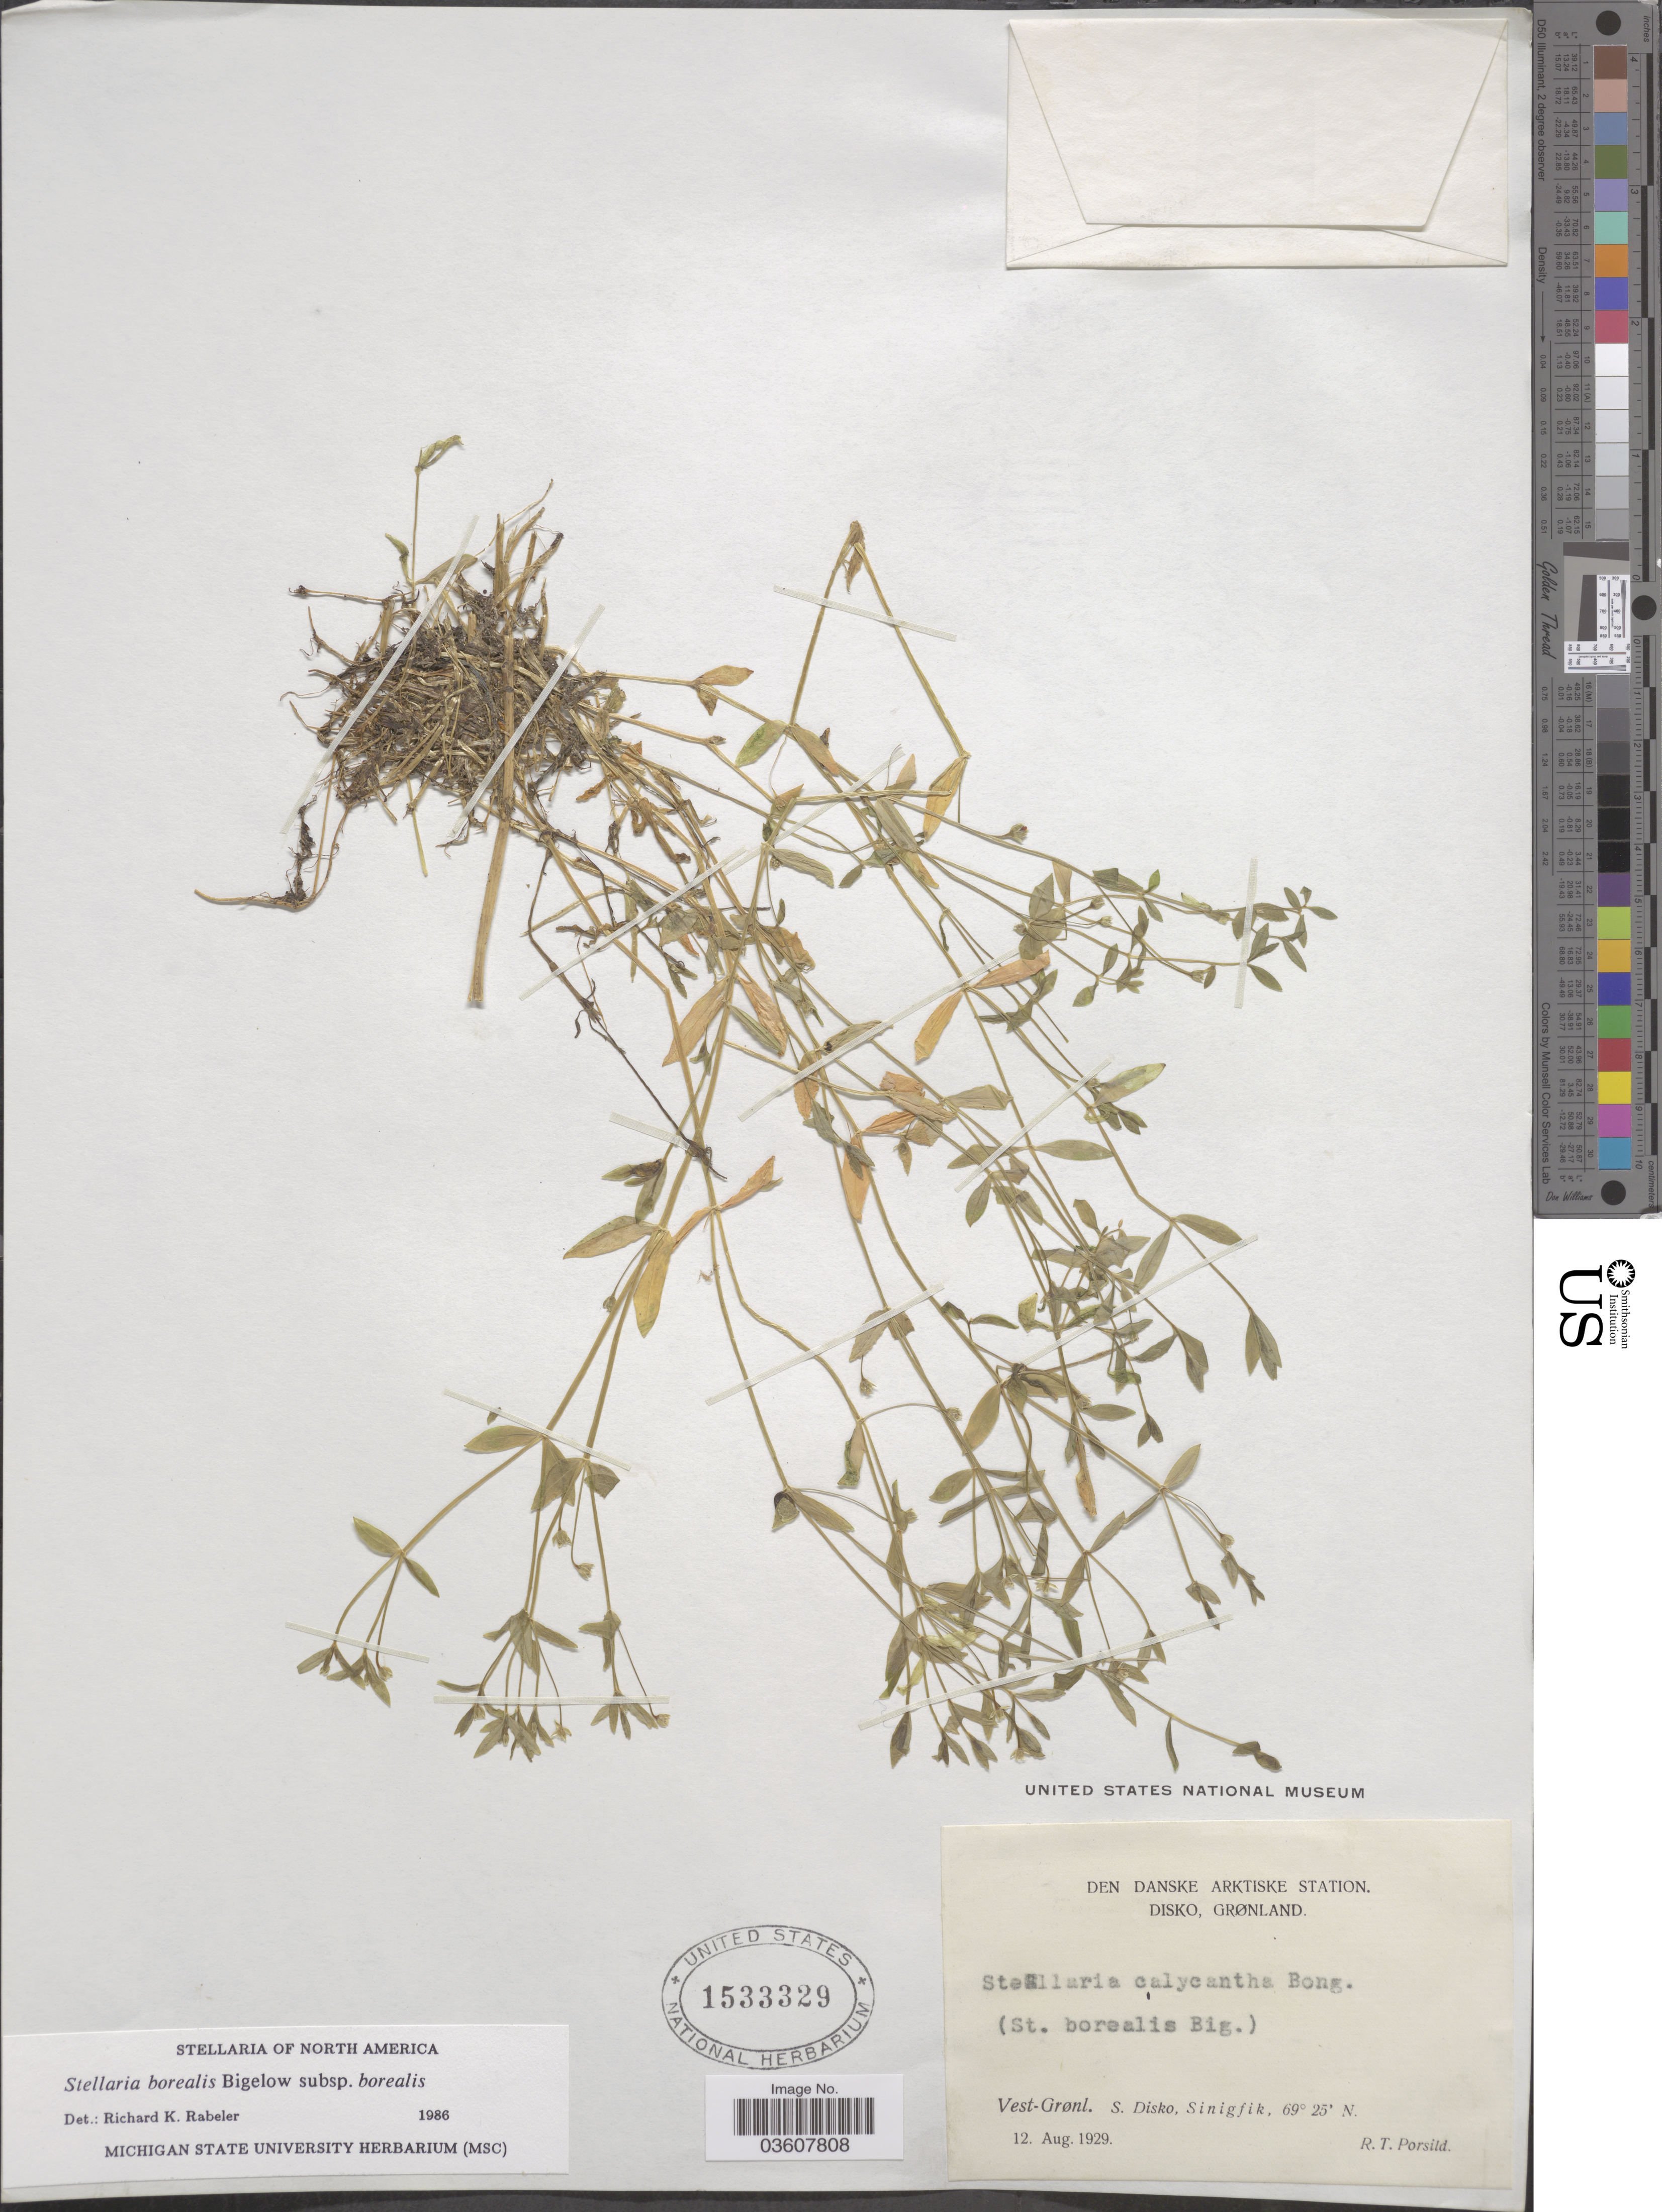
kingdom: Plantae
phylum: Tracheophyta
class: Magnoliopsida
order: Caryophyllales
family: Caryophyllaceae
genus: Stellaria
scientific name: Stellaria borealis subsp. borealis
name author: Bigelow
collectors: R. T. Porsild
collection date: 1929-08-12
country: Greenland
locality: Dens Danske Arktiske Station. Disko. Vest-Grønl. S. Disko, Sinigfik.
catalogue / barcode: US 1533329